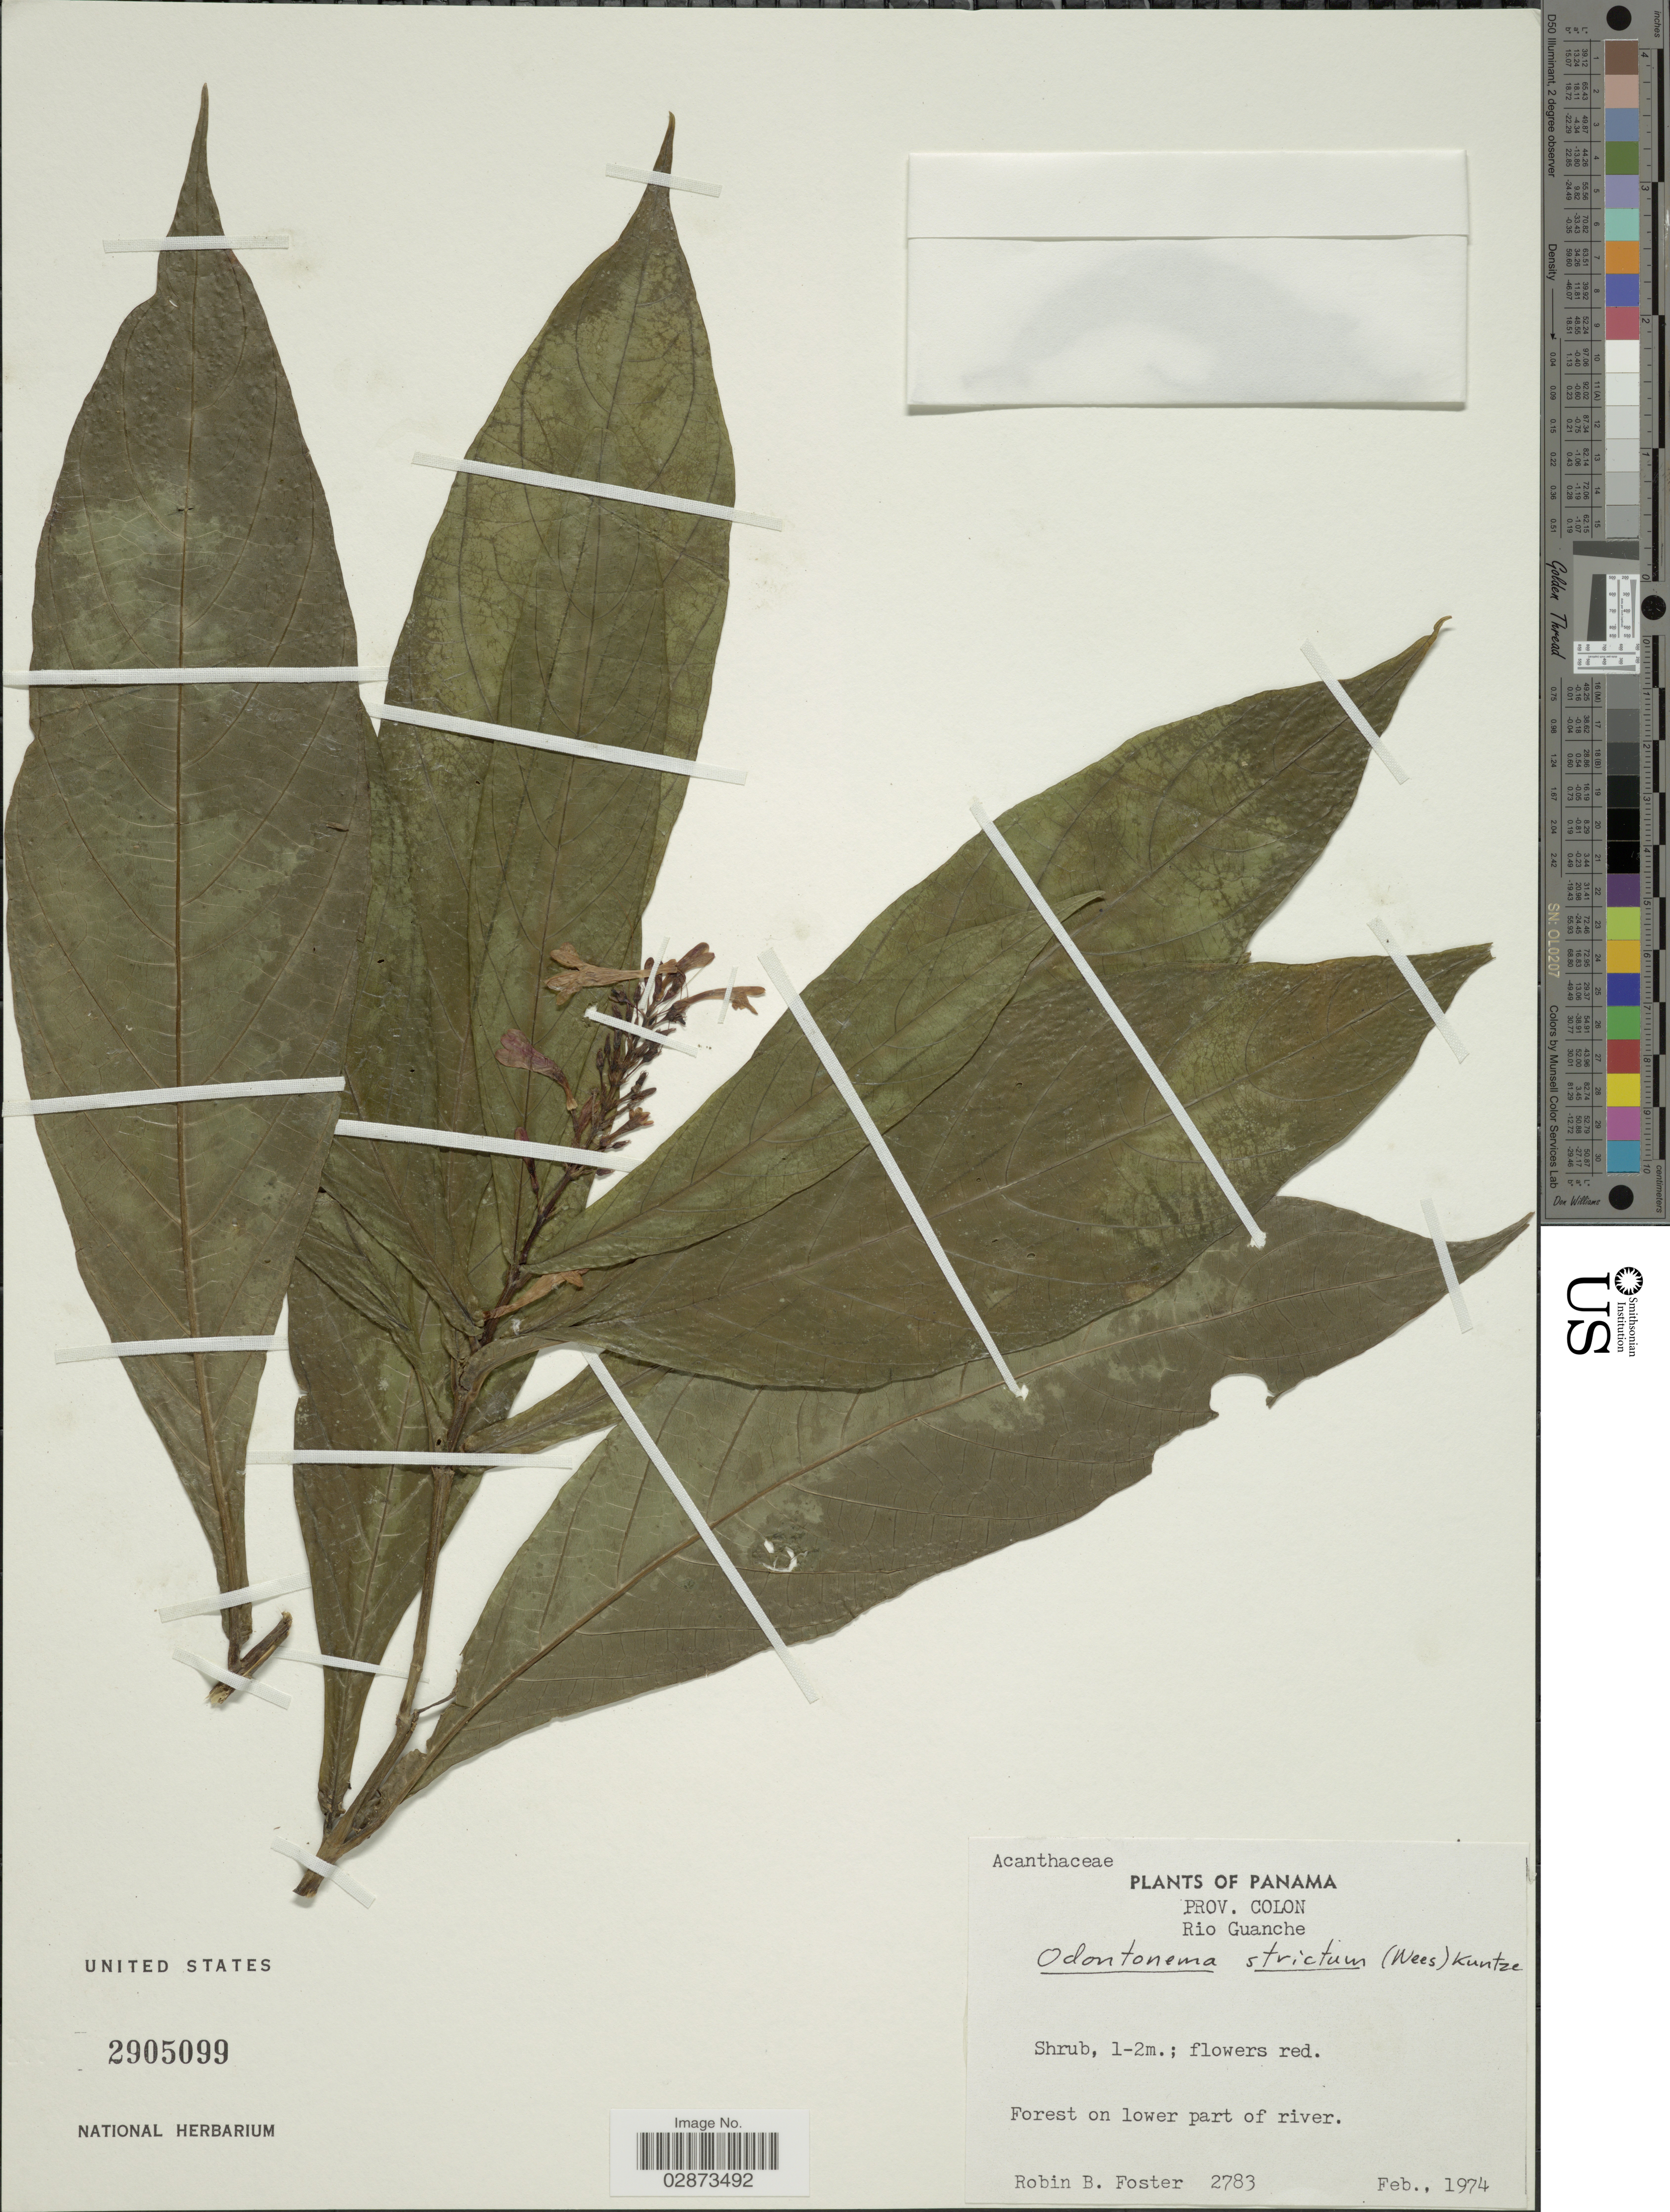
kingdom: Plantae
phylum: Tracheophyta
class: Magnoliopsida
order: Lamiales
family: Acanthaceae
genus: Odontonema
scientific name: Odontonema tubaeforme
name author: (Bertol.) Kuntze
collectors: R. B. Foster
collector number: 2783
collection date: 1974-02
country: Panama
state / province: Colón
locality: Prov. Colon, Rio Guanche, Forest on lower part of river.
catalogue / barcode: US 2905099